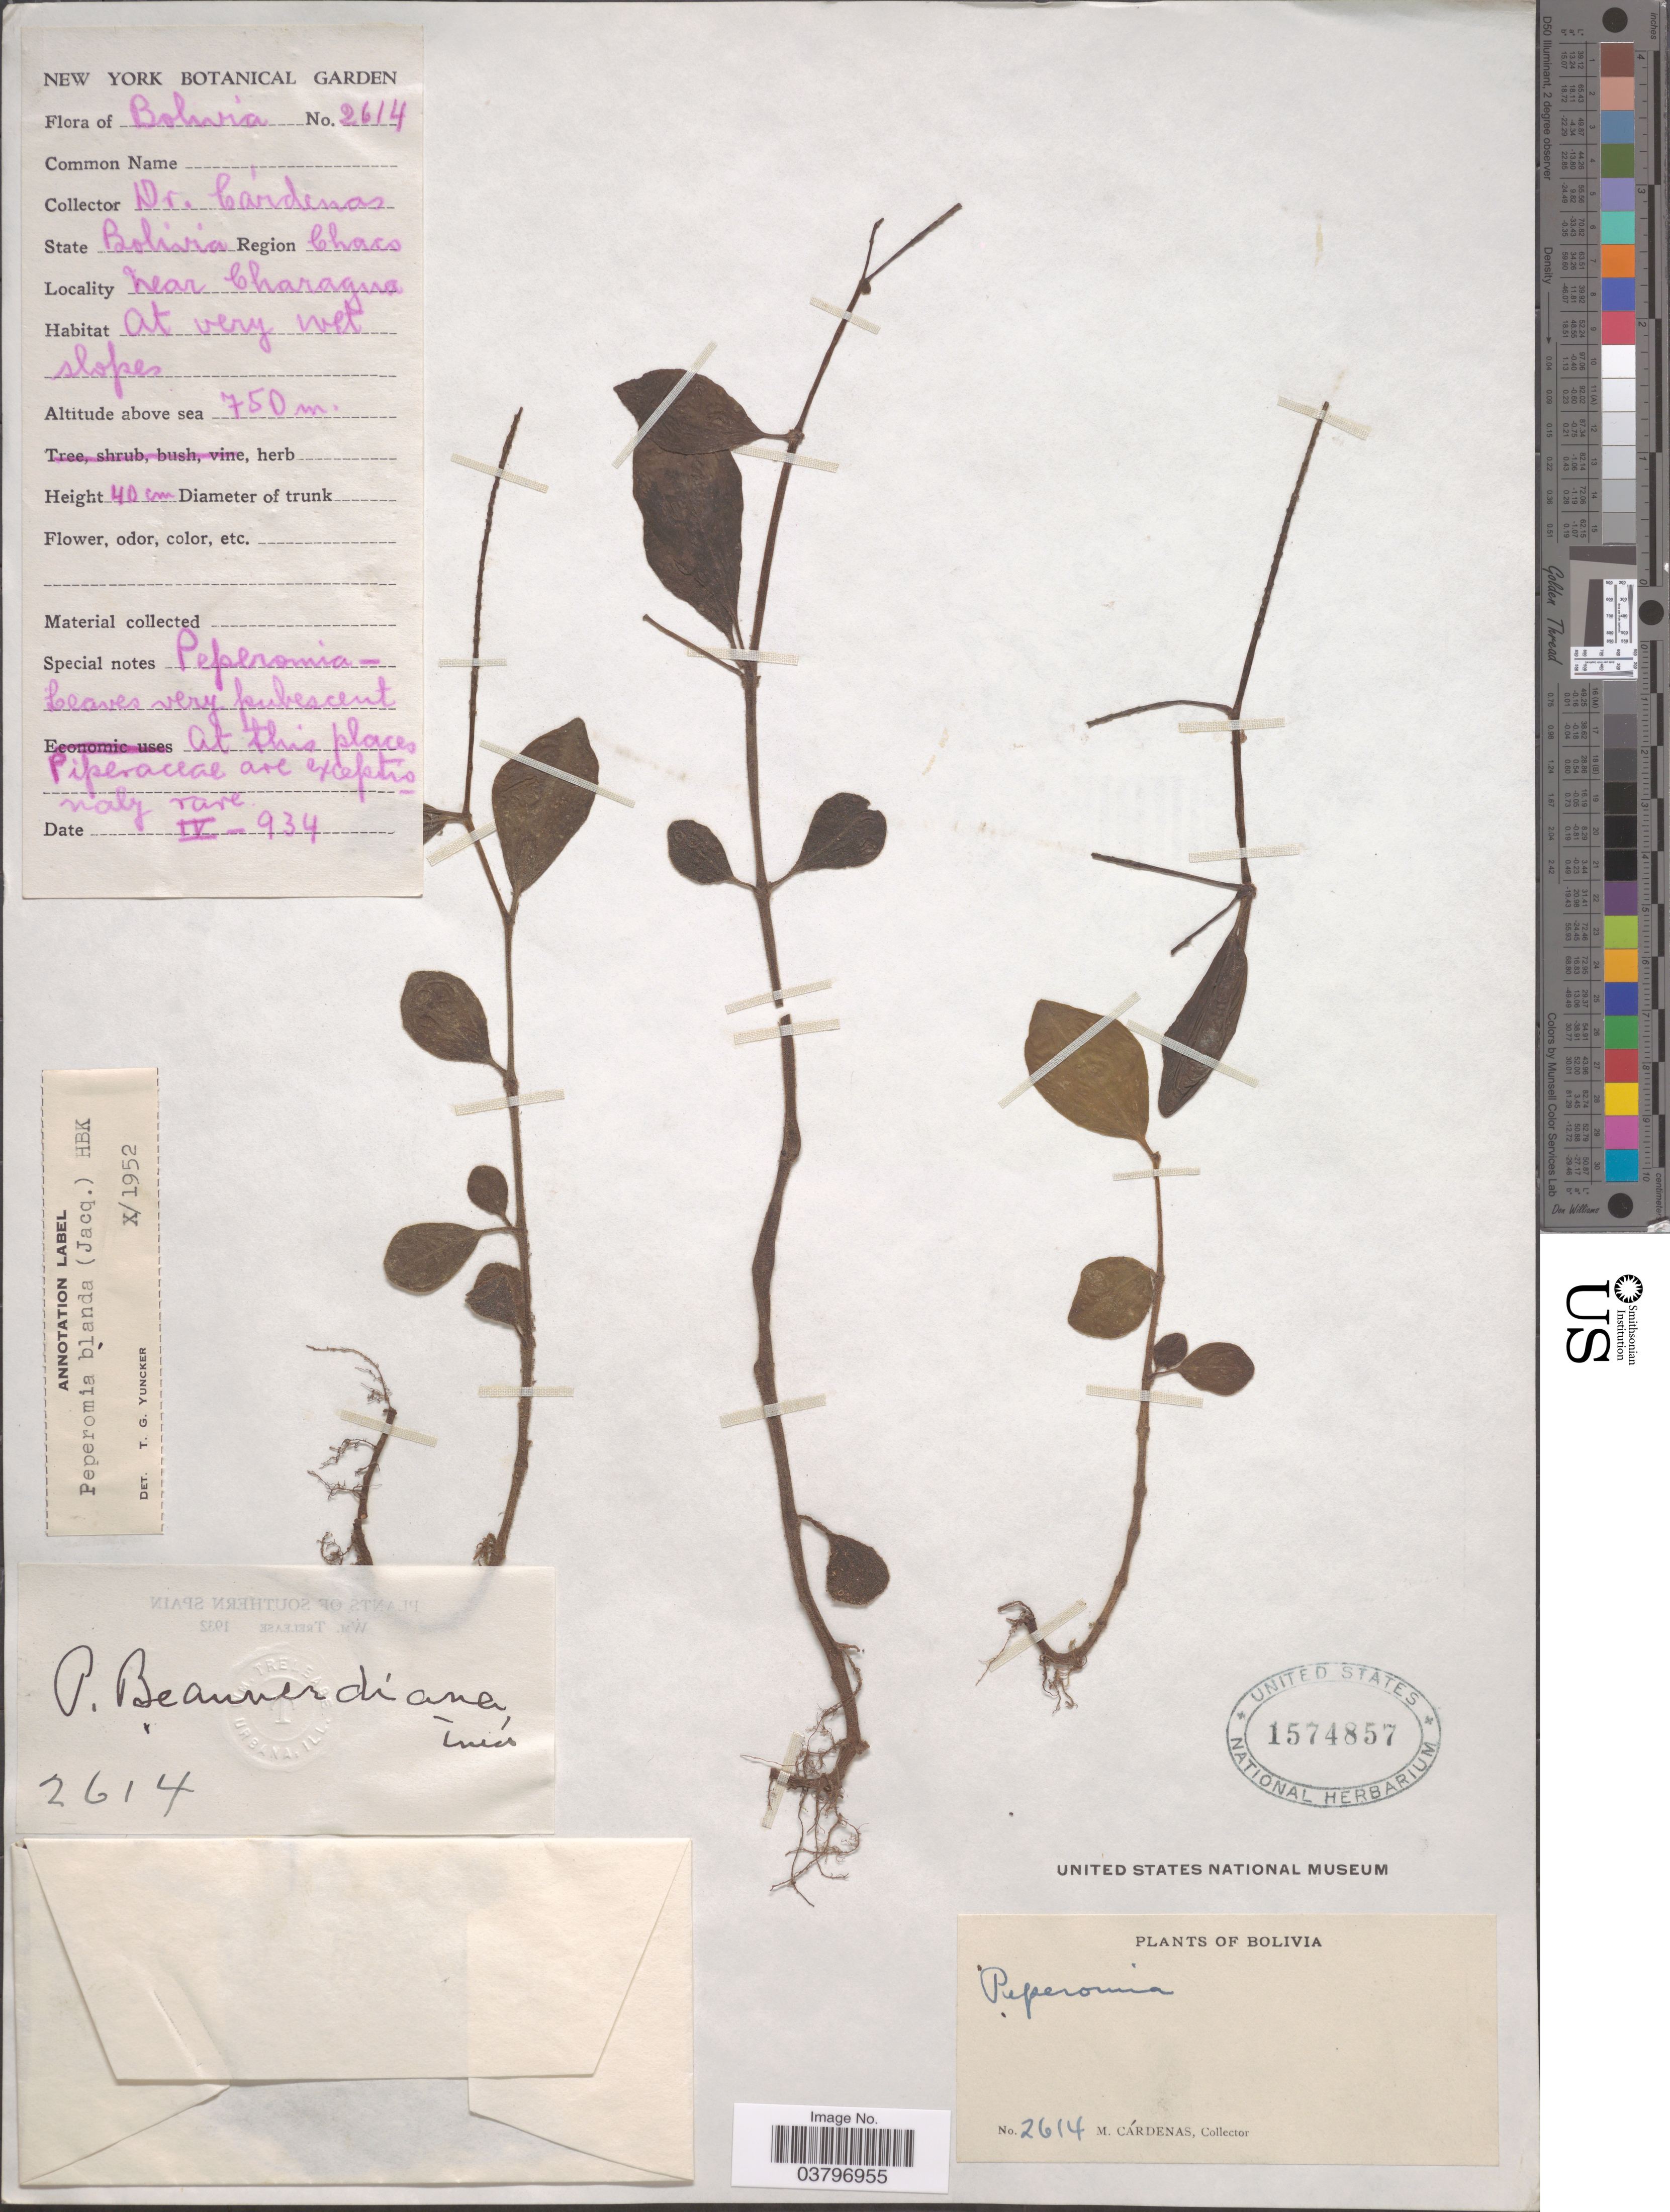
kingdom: Plantae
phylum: Tracheophyta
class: Magnoliopsida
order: Piperales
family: Piperaceae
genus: Peperomia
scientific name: Peperomia blanda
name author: (Jacq.) Kunth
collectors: M. Cárdenas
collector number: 2614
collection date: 1934-04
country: Argentina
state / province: Chaco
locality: Region Chaco. Near Charagua.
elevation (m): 750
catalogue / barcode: US 1574857